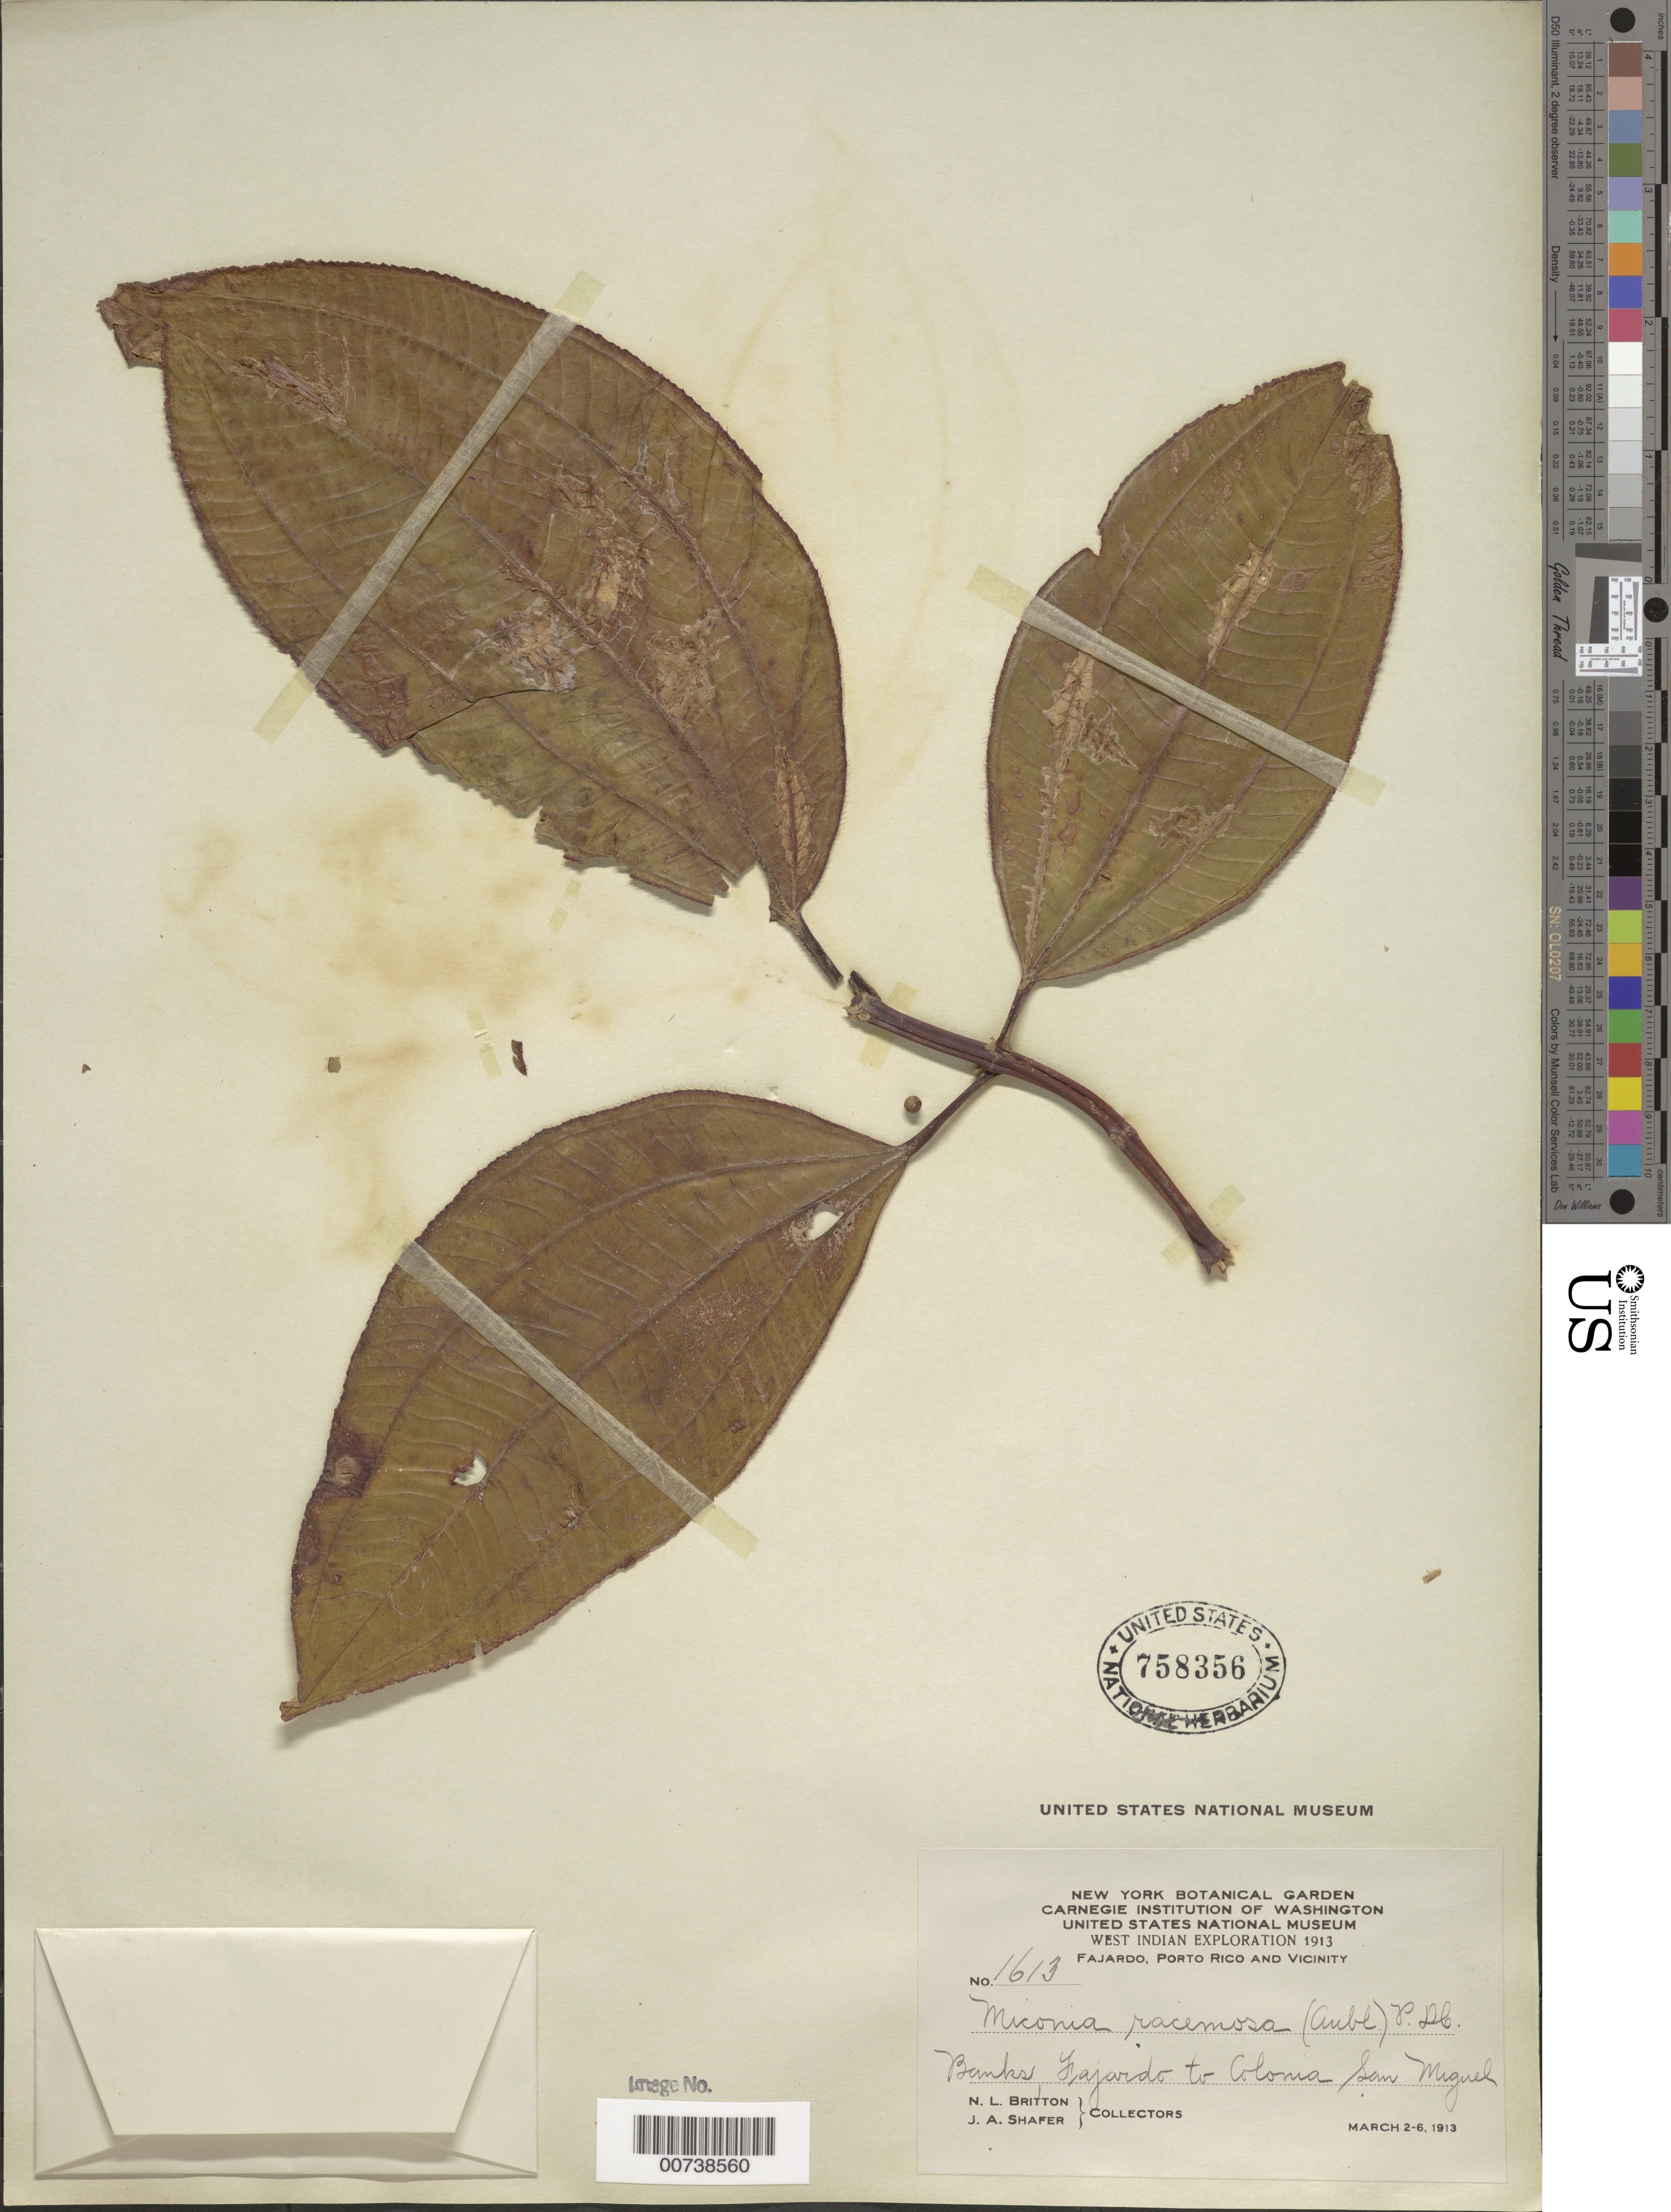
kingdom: Plantae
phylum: Tracheophyta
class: Magnoliopsida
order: Myrtales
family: Melastomataceae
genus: Miconia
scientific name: Miconia racemosa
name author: (Aubl.) DC.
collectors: N. Britton & J. A. Shafer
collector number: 1613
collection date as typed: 02 Mar 1913 to 06 Mar 1913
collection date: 1913-03-02/1913-03-06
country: Puerto Rico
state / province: Fajardo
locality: Fajardo to Colonia San Miguel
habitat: Banks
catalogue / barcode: US 758356